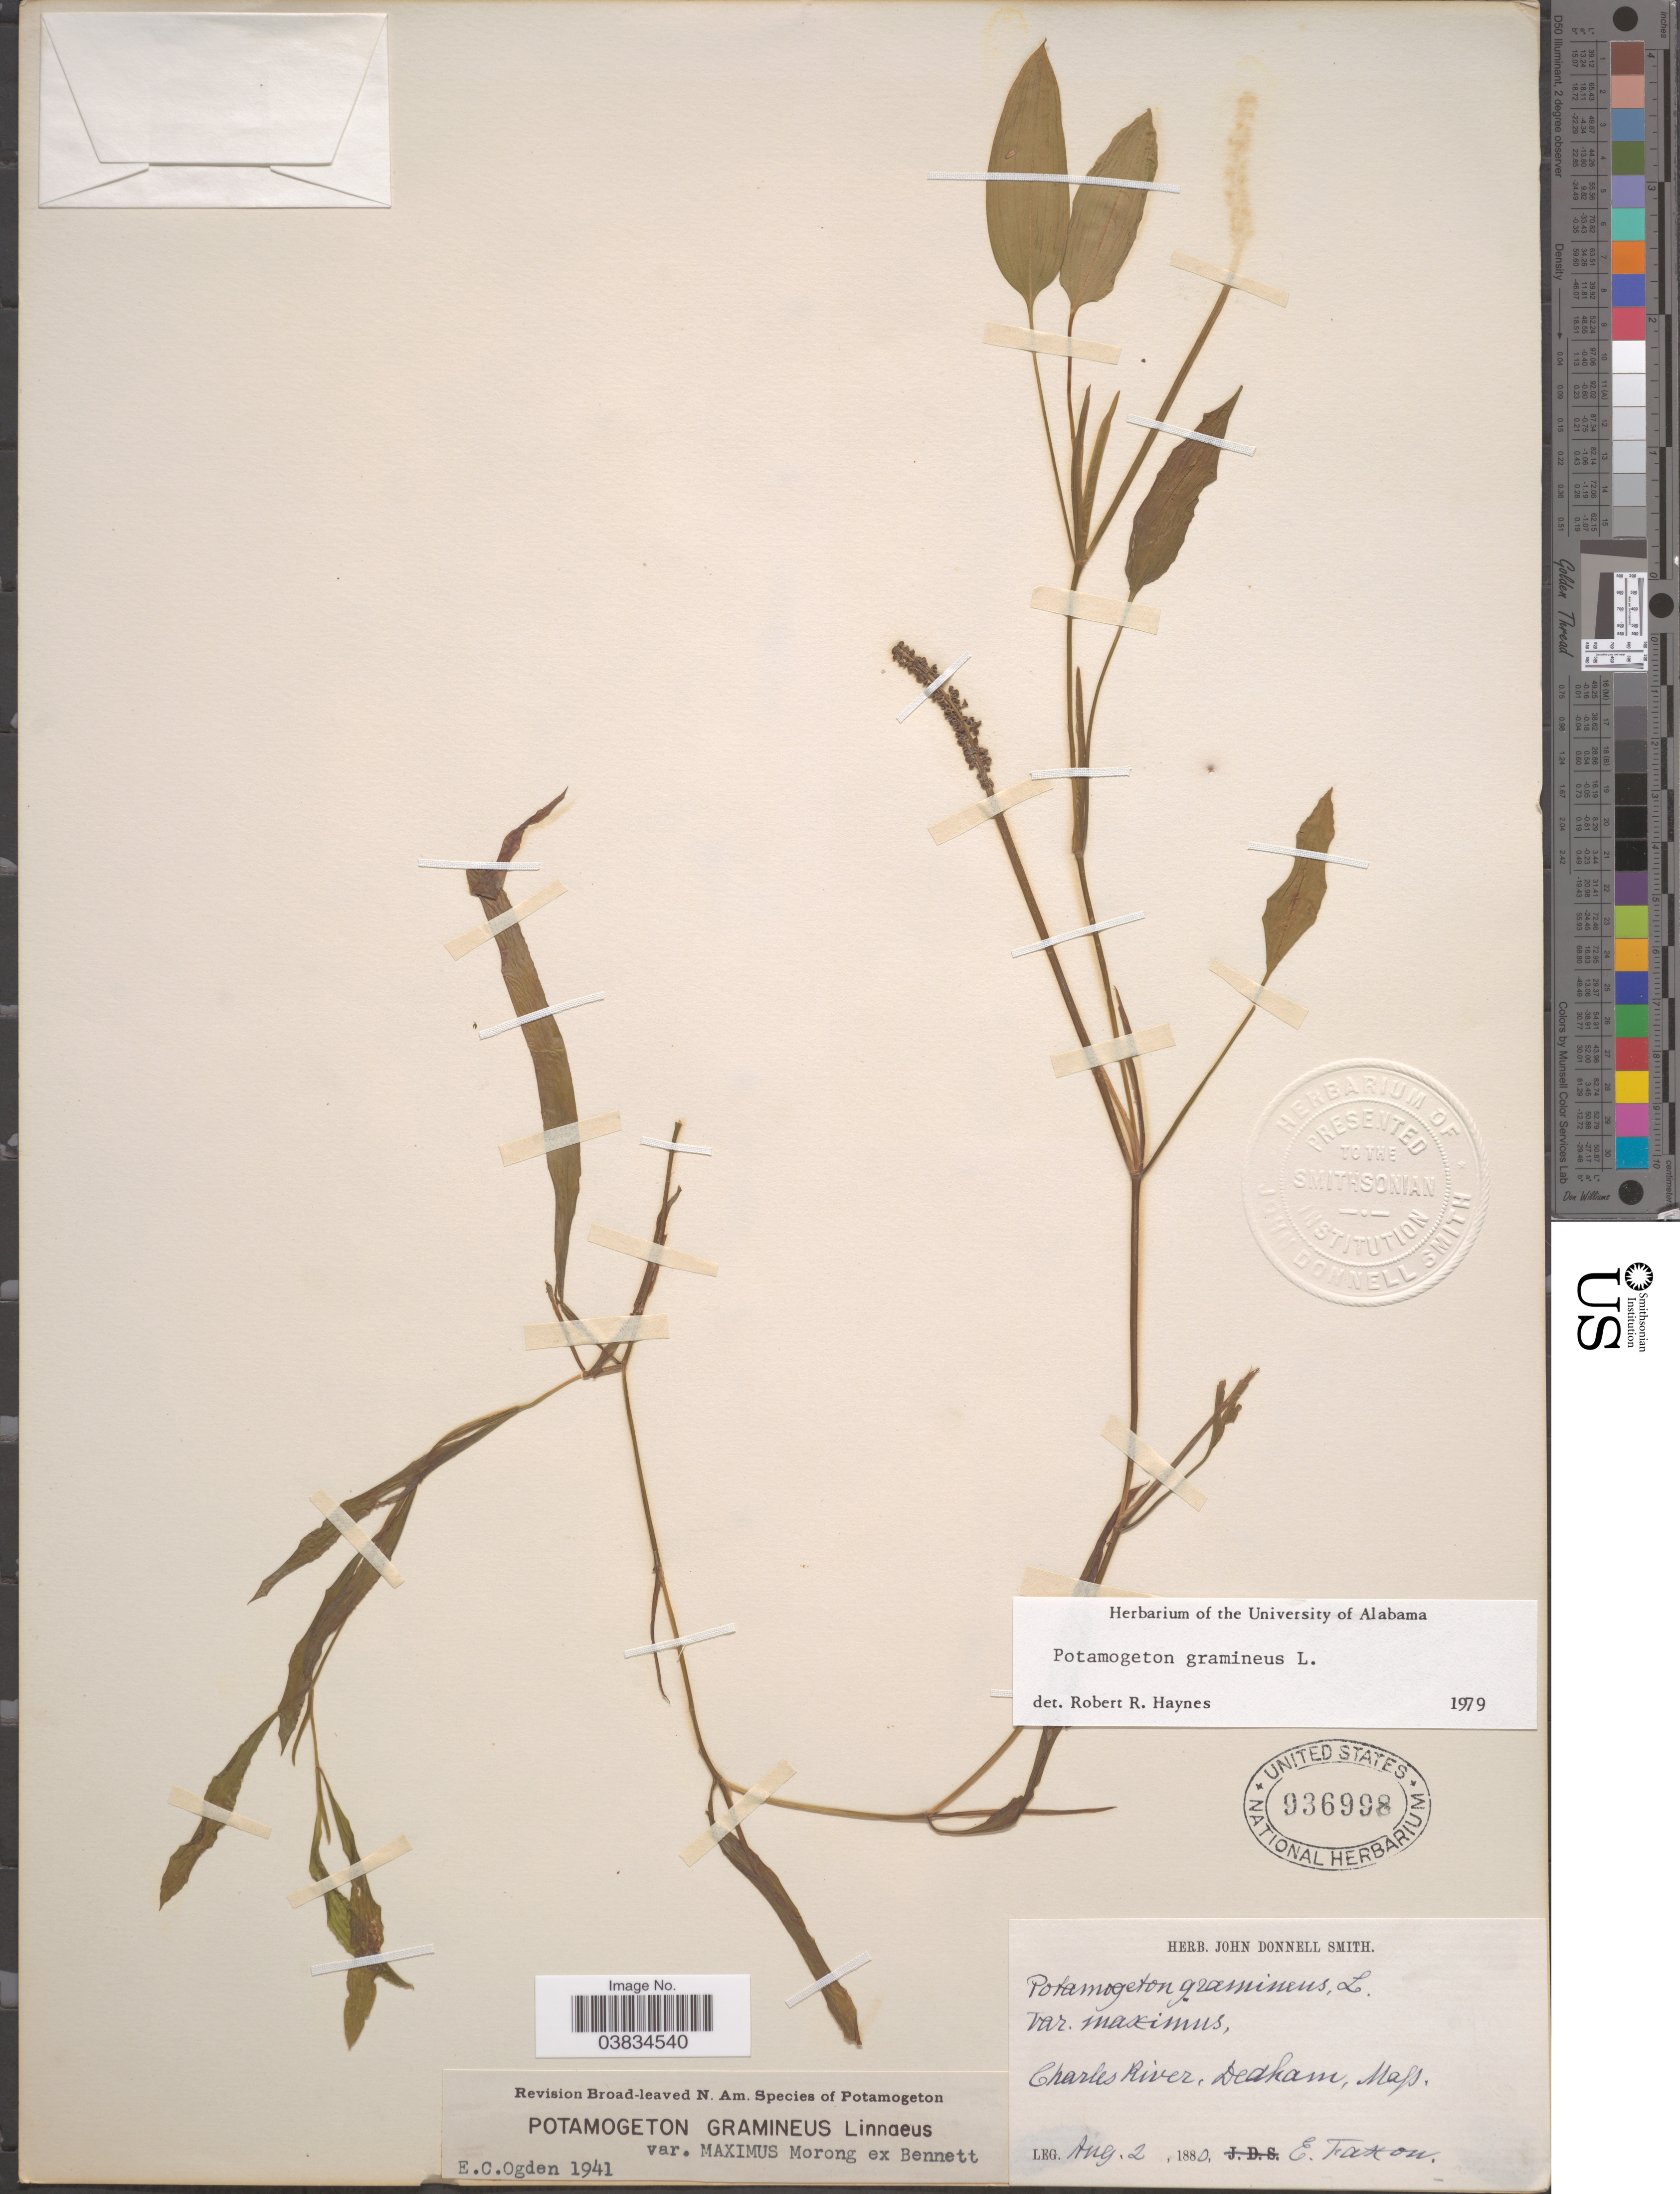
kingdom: Plantae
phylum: Tracheophyta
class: Liliopsida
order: Alismatales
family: Potamogetonaceae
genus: Potamogeton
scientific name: Potamogeton gramineus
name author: L.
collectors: E. Faxon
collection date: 1880-08-02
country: Andorra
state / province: La Massana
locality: Charles River, Dedham.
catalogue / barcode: US 936998